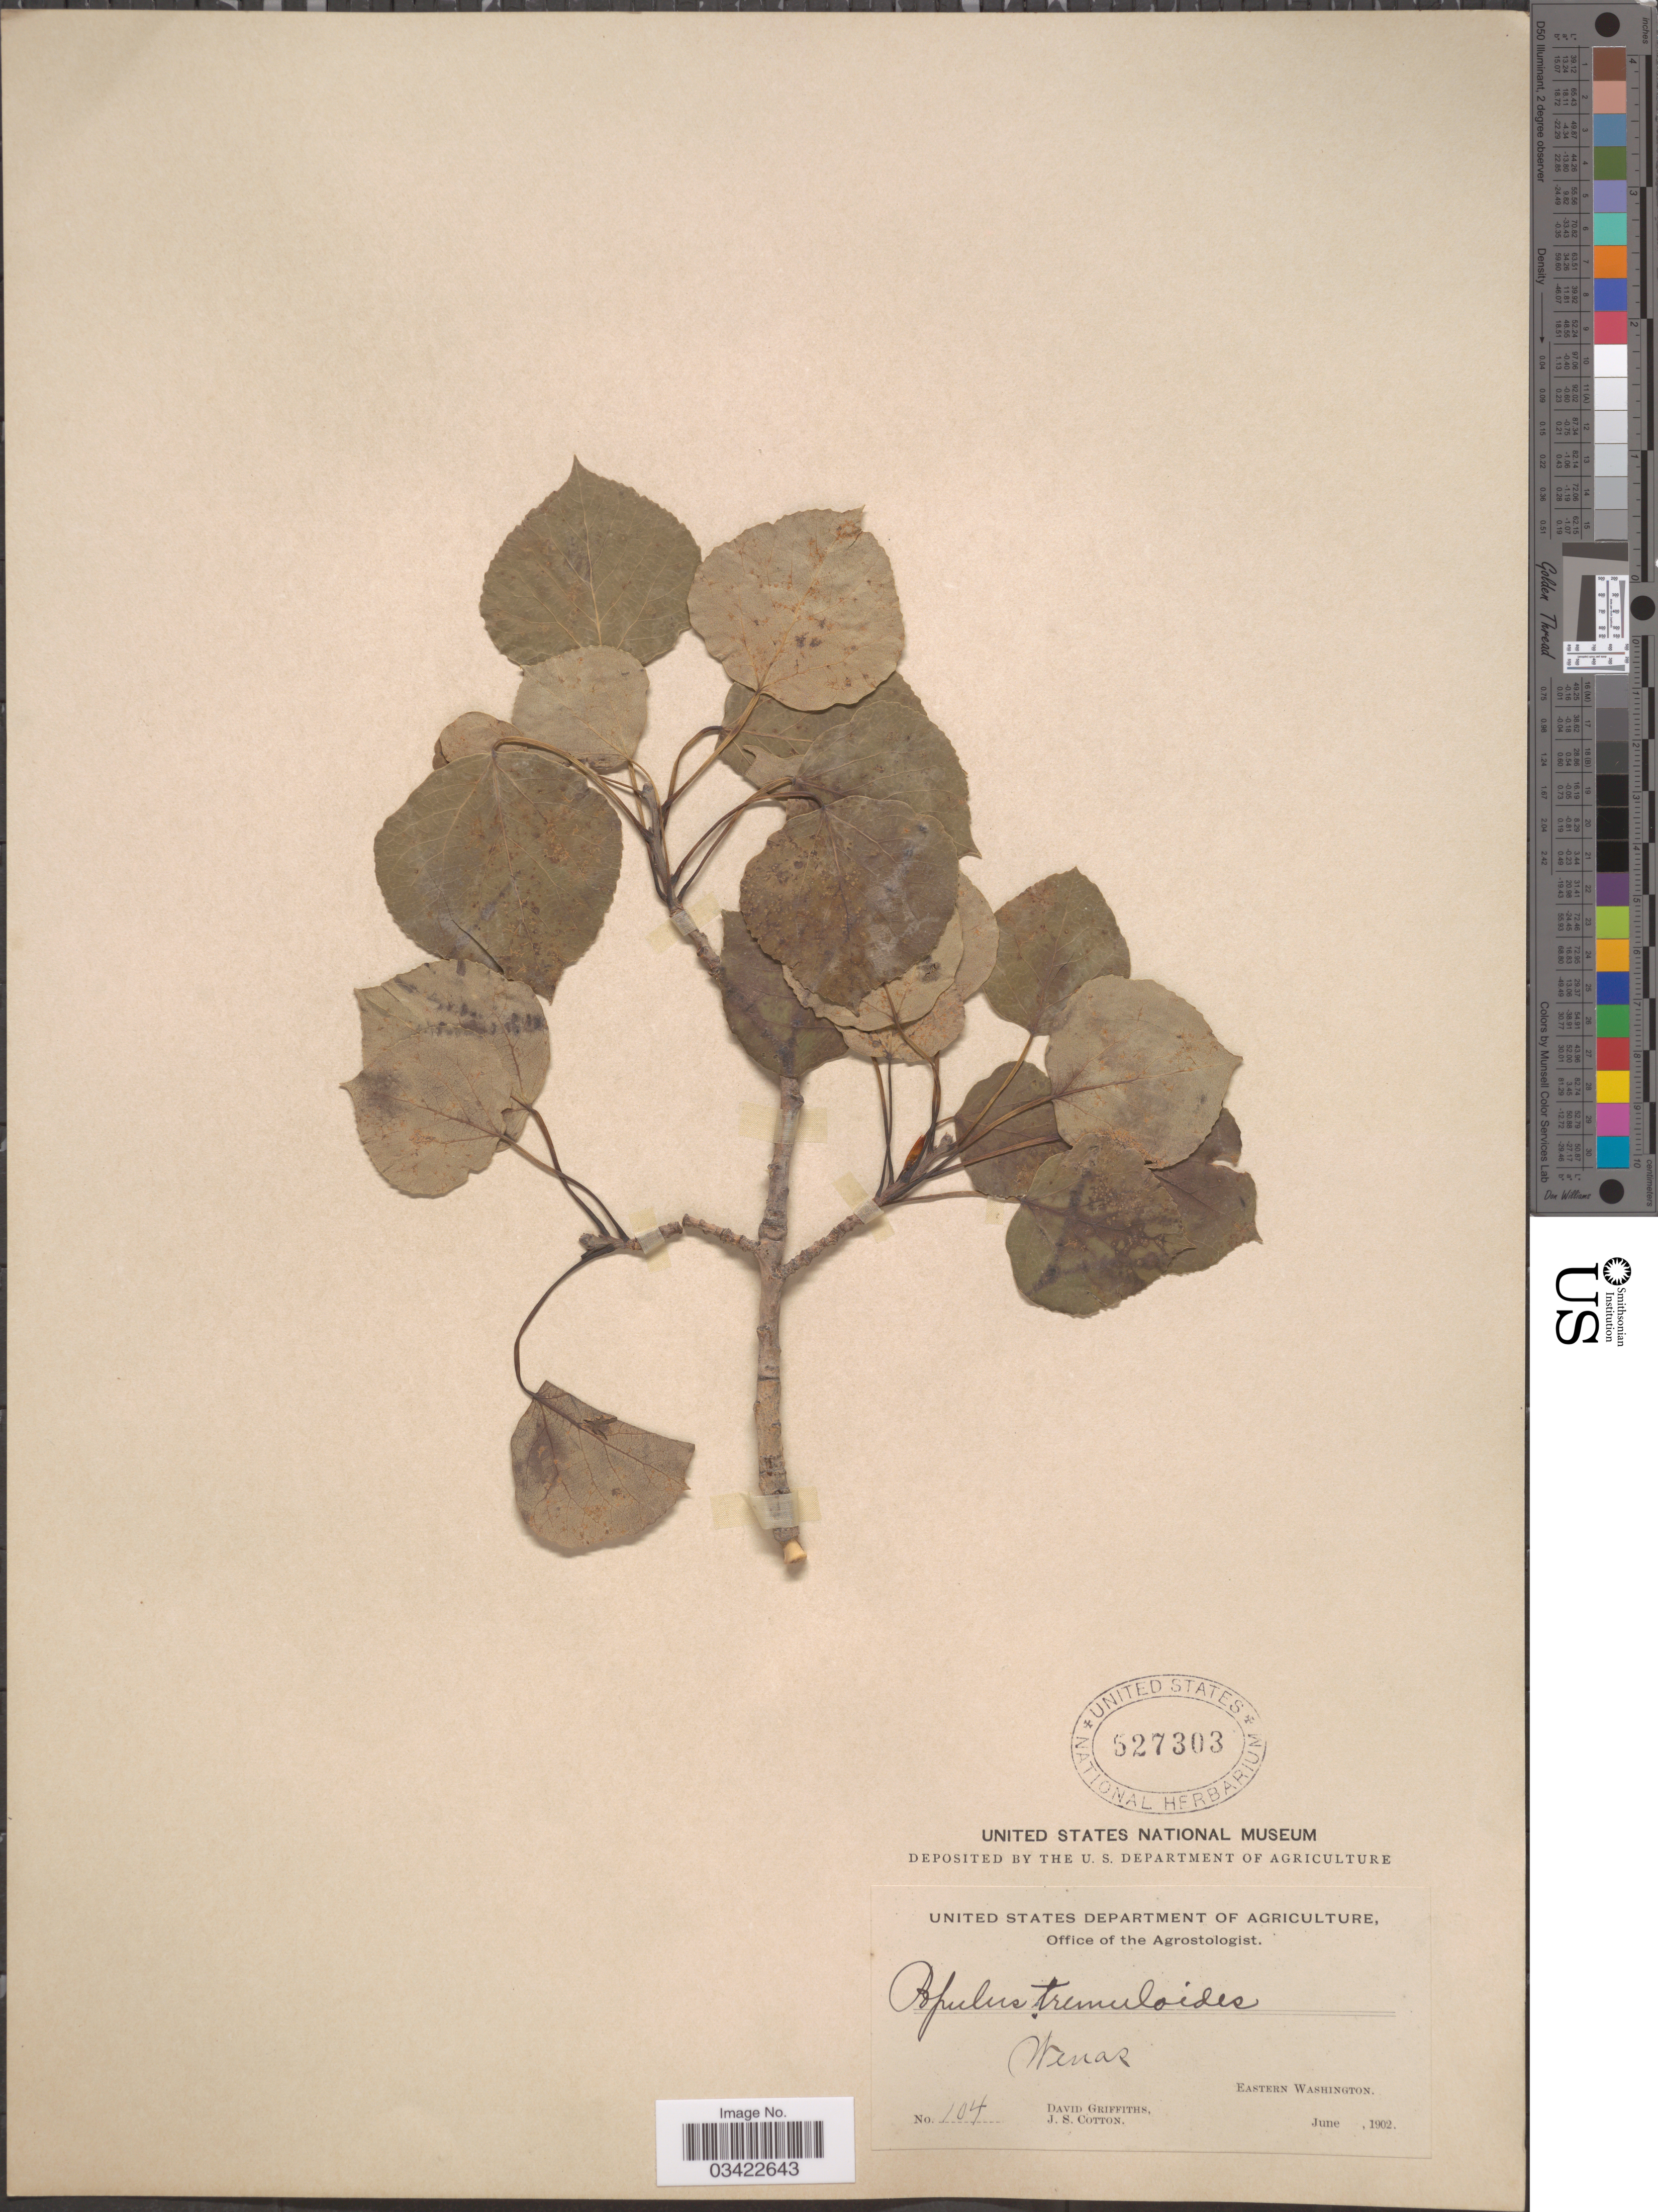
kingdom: Plantae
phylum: Tracheophyta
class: Magnoliopsida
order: Malpighiales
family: Salicaceae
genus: Populus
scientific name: Populus tremuloides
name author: Michx.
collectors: D. Griffiths & J. S. Cotton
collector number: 104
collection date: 1902-06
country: United States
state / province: Washington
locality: Wenas, Eastern Washington.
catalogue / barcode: US 527303